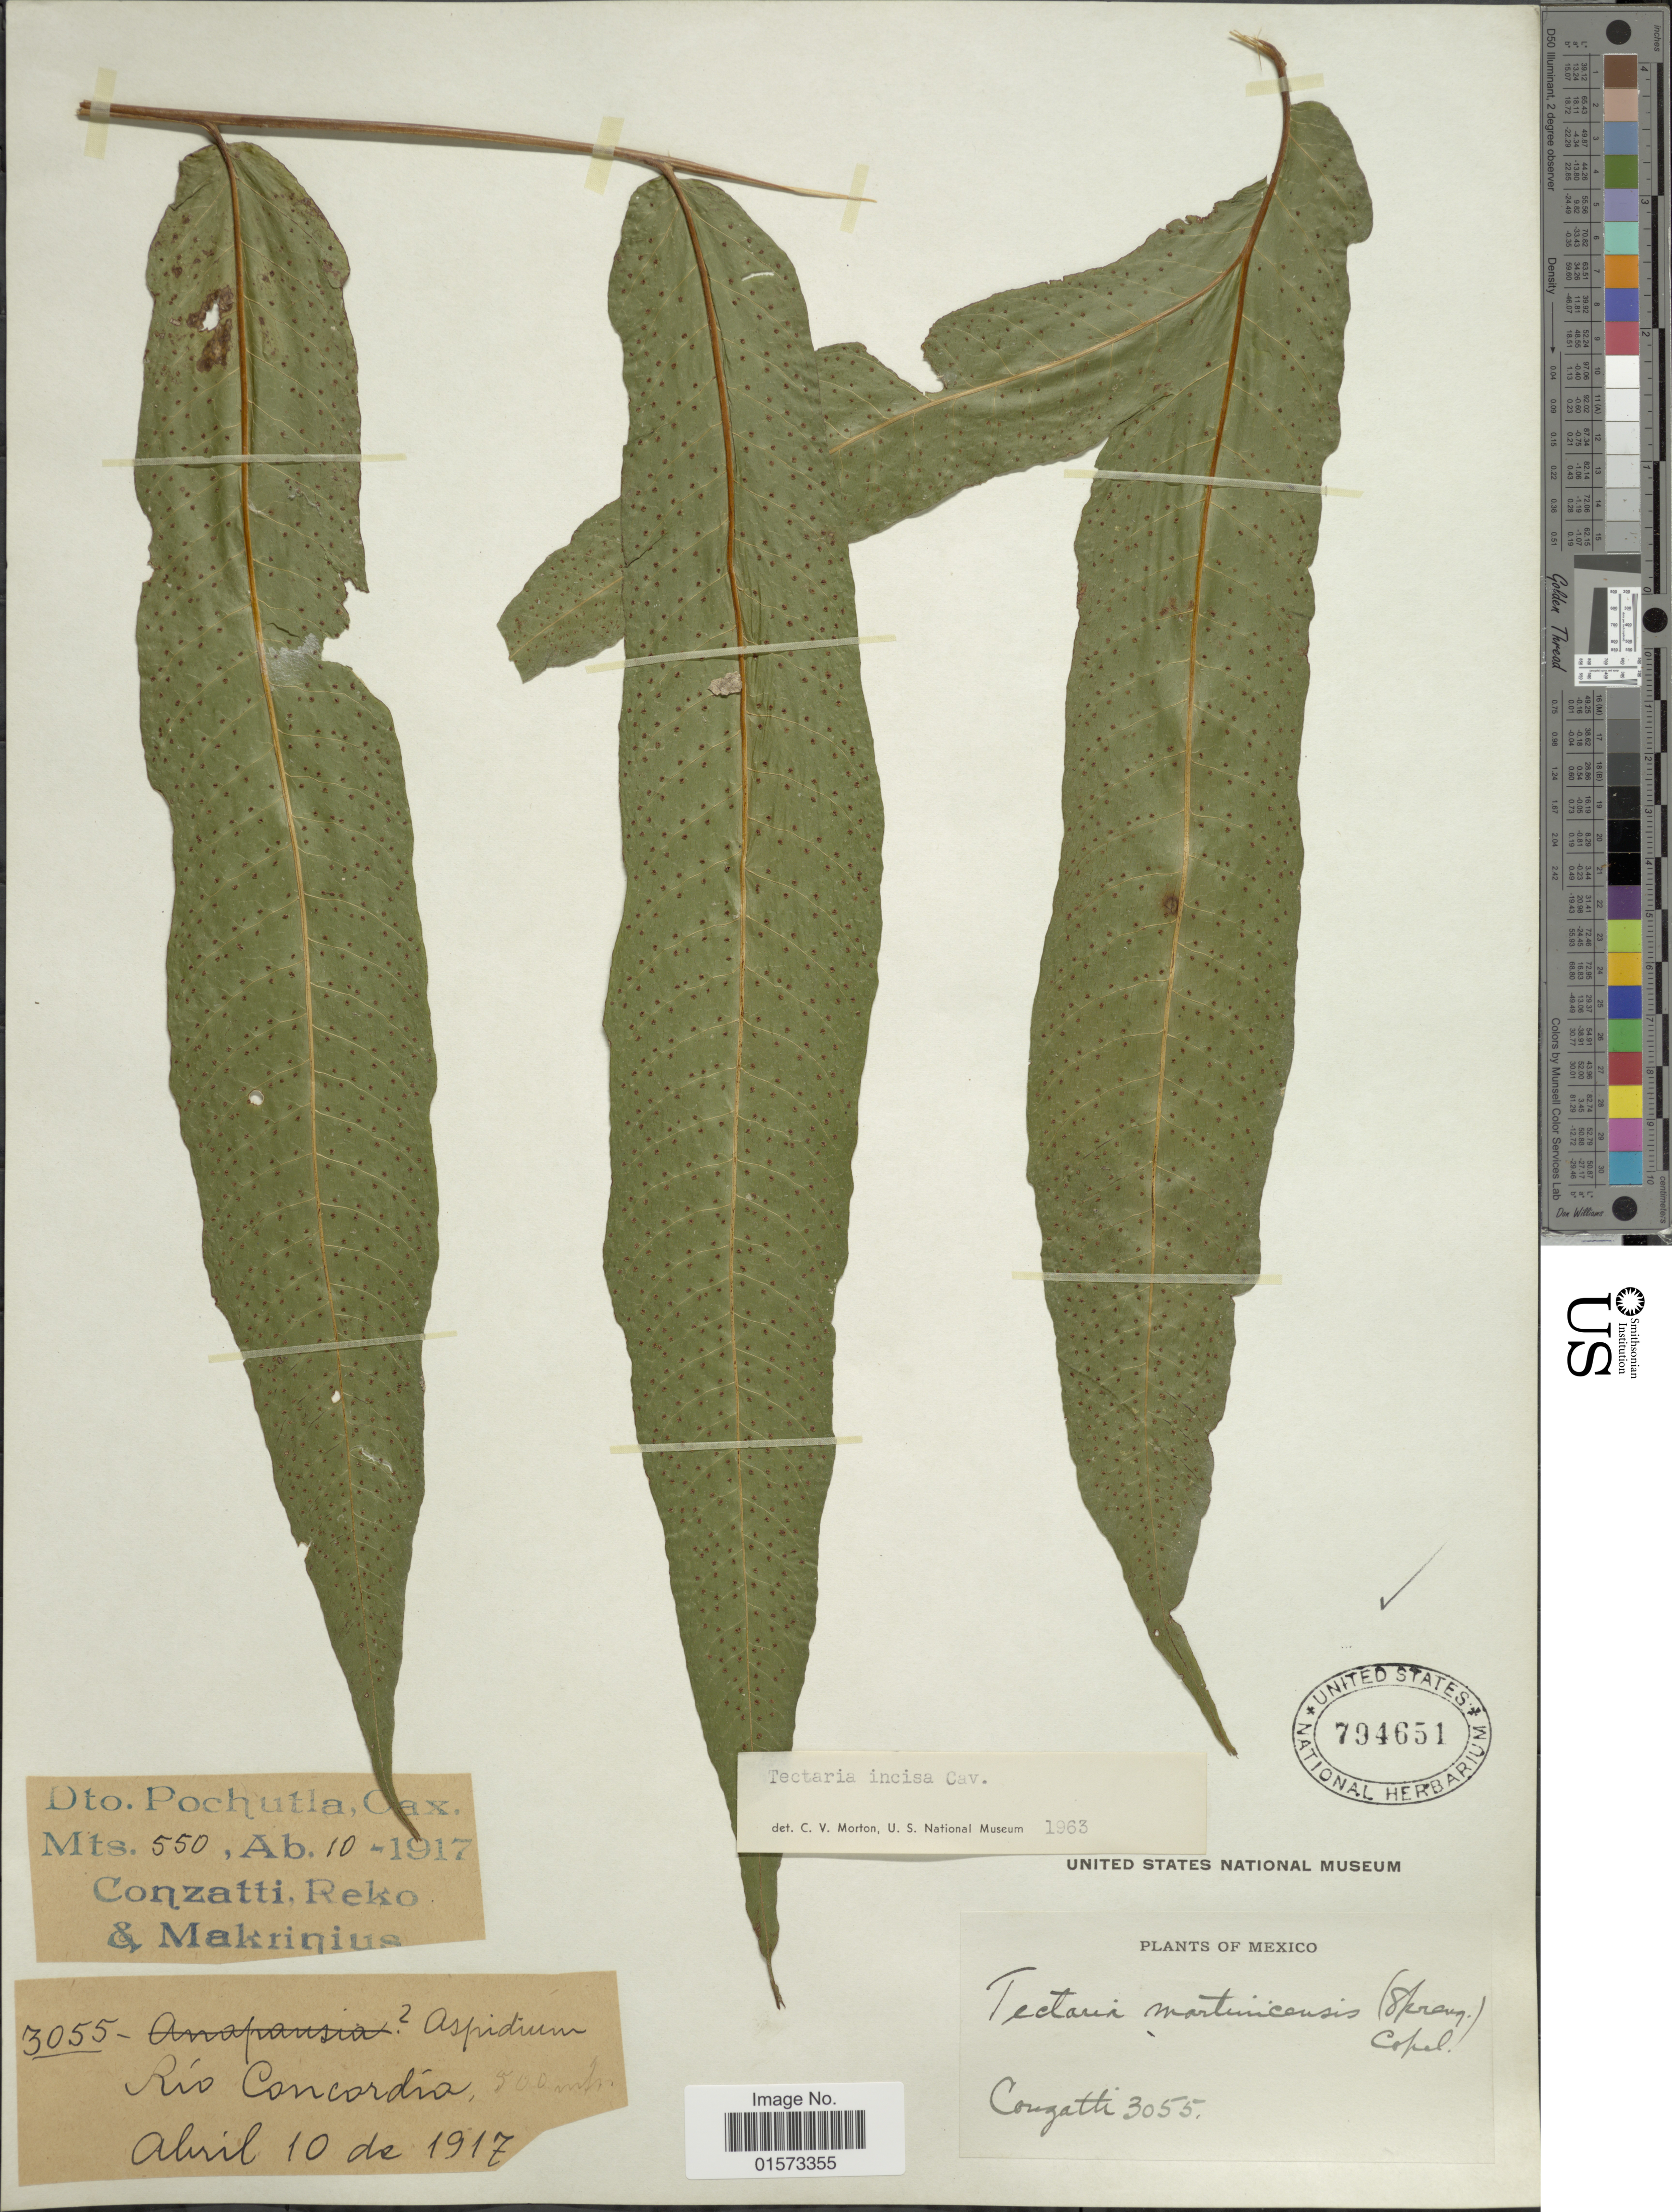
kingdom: Plantae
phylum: Tracheophyta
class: Polypodiopsida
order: Polypodiales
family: Tectariaceae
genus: Tectaria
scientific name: Tectaria incisa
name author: Cav.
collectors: R. Conzatti & -. Makrinius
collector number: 3055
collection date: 1917-04-10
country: Mexico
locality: Rio Concordia, Conzatti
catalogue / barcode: US 794651